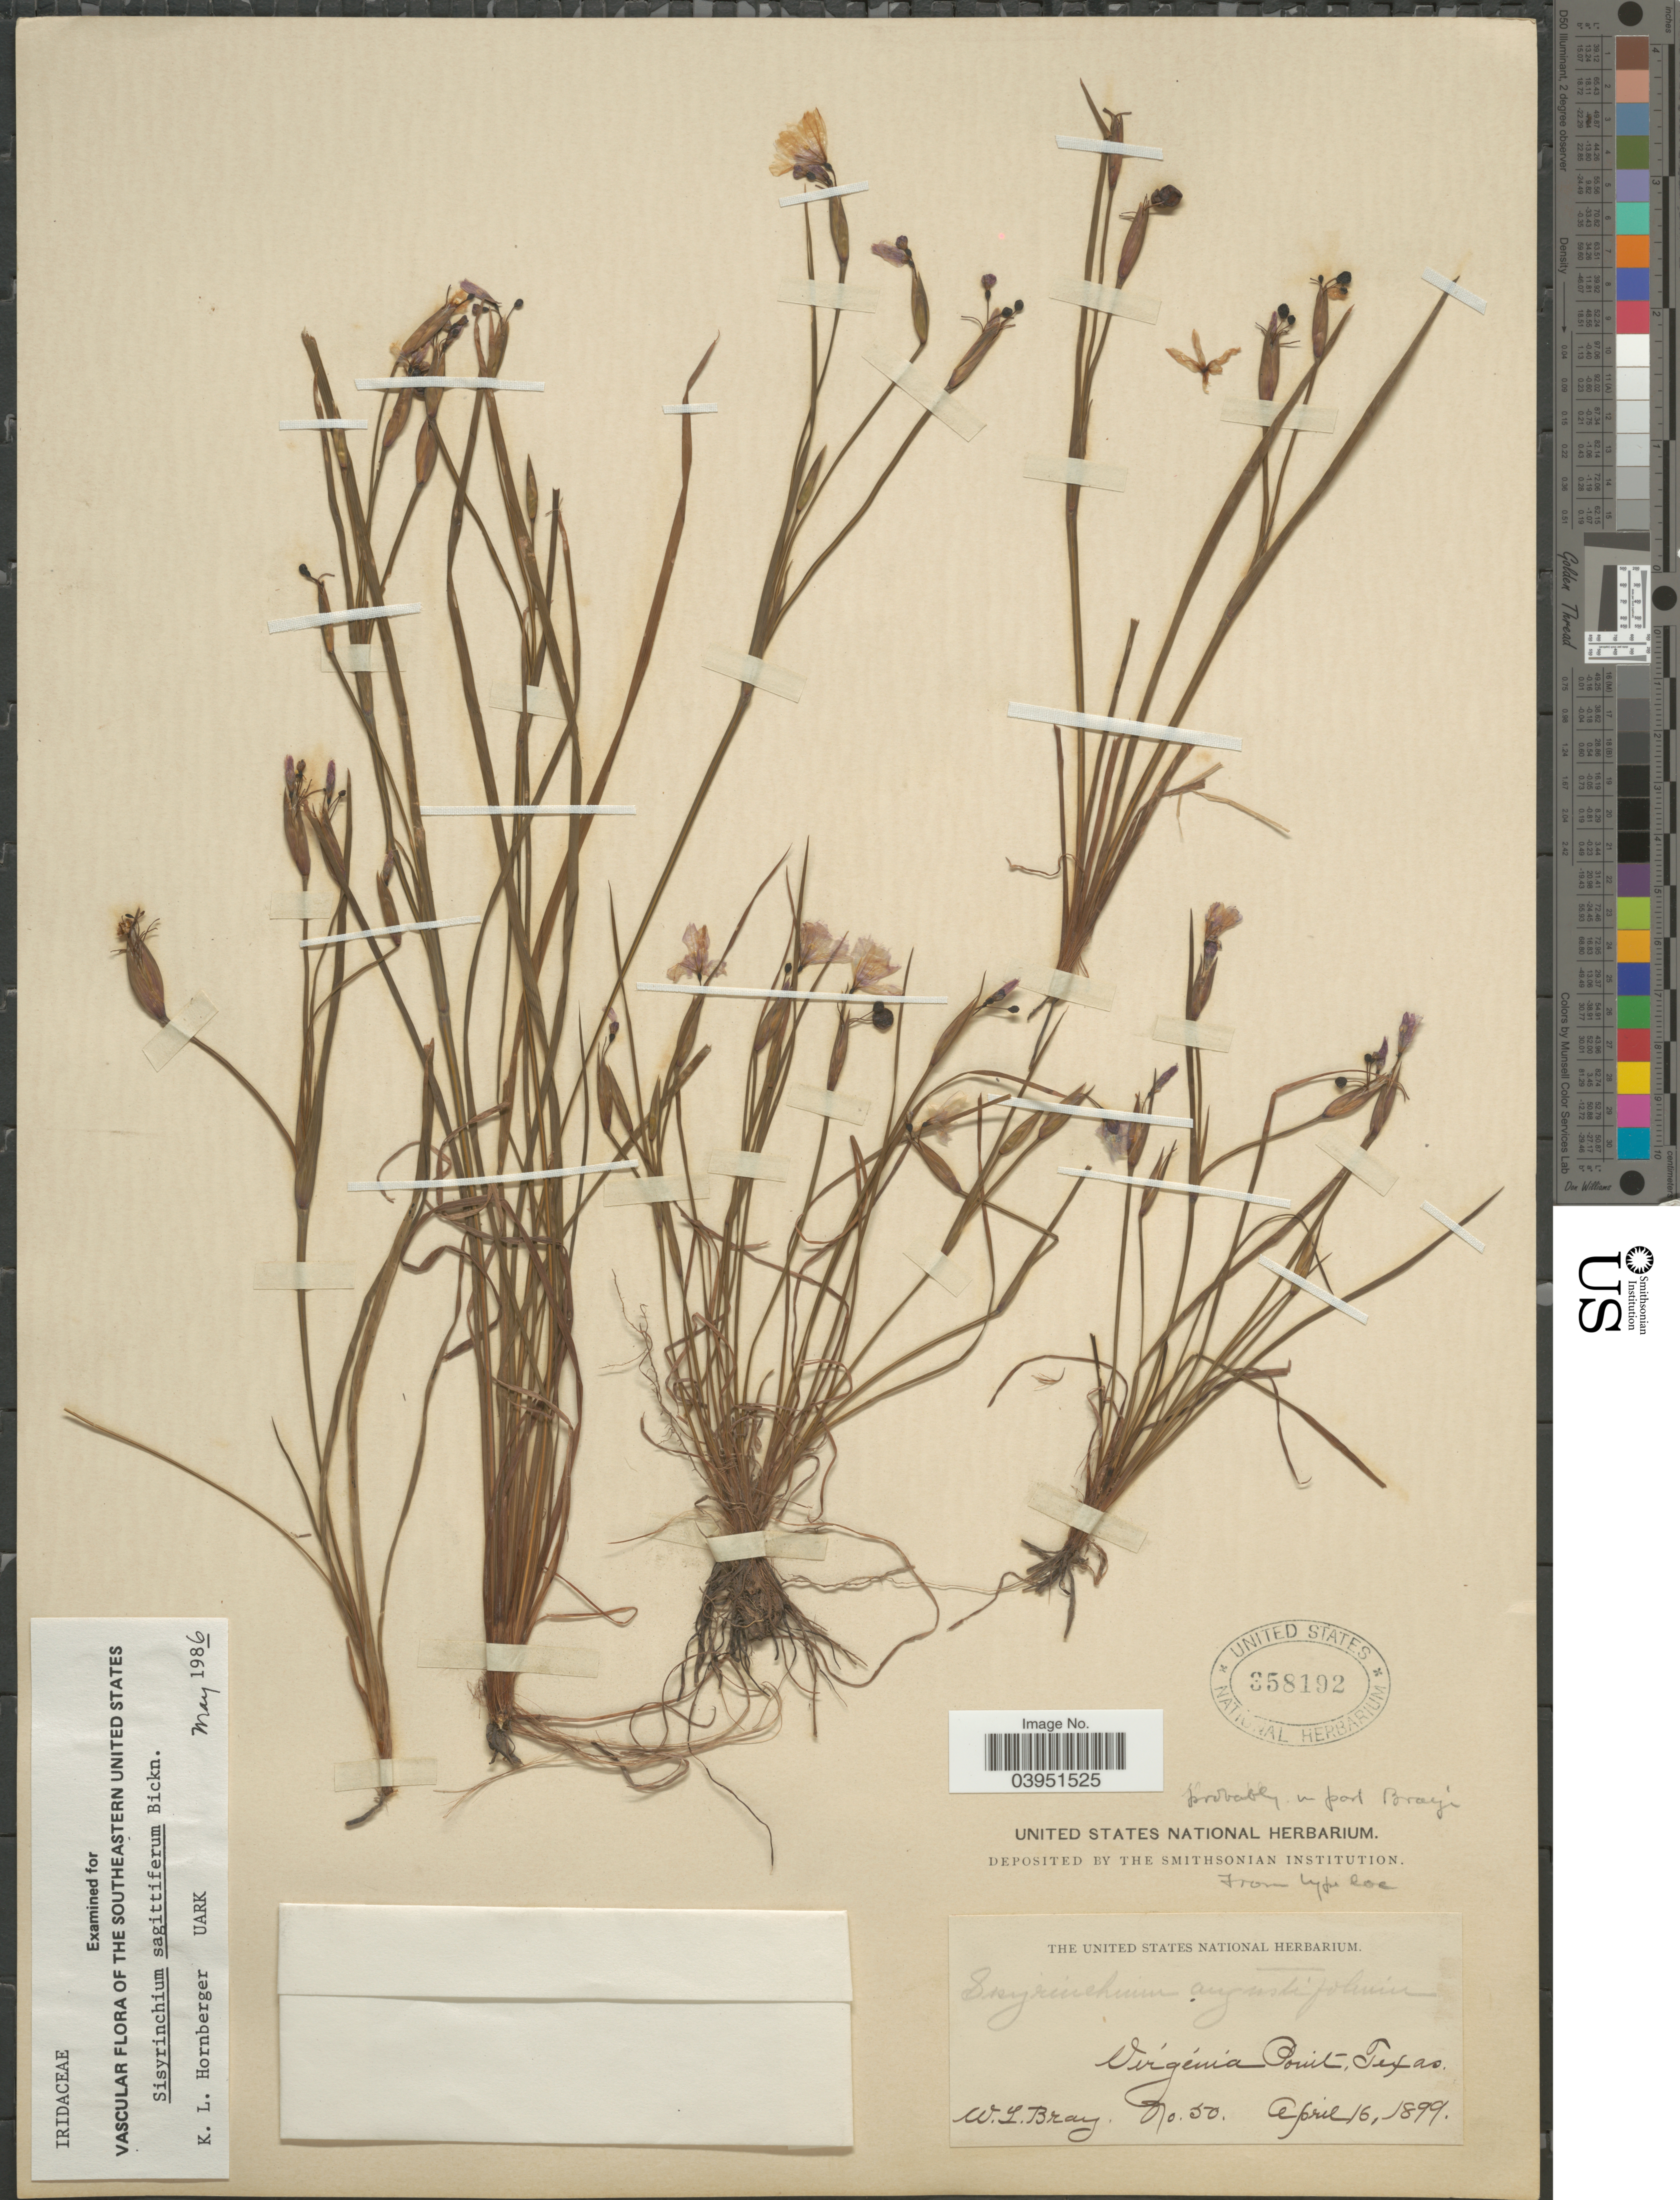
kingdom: Plantae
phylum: Tracheophyta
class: Liliopsida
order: Asparagales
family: Iridaceae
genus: Sisyrinchium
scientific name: Sisyrinchium sagittiferum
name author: E.P. Bicknell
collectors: W. L. Bray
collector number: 50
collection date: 1899-04-16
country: United States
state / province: Texas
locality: Virginia Point.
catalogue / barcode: US 358192